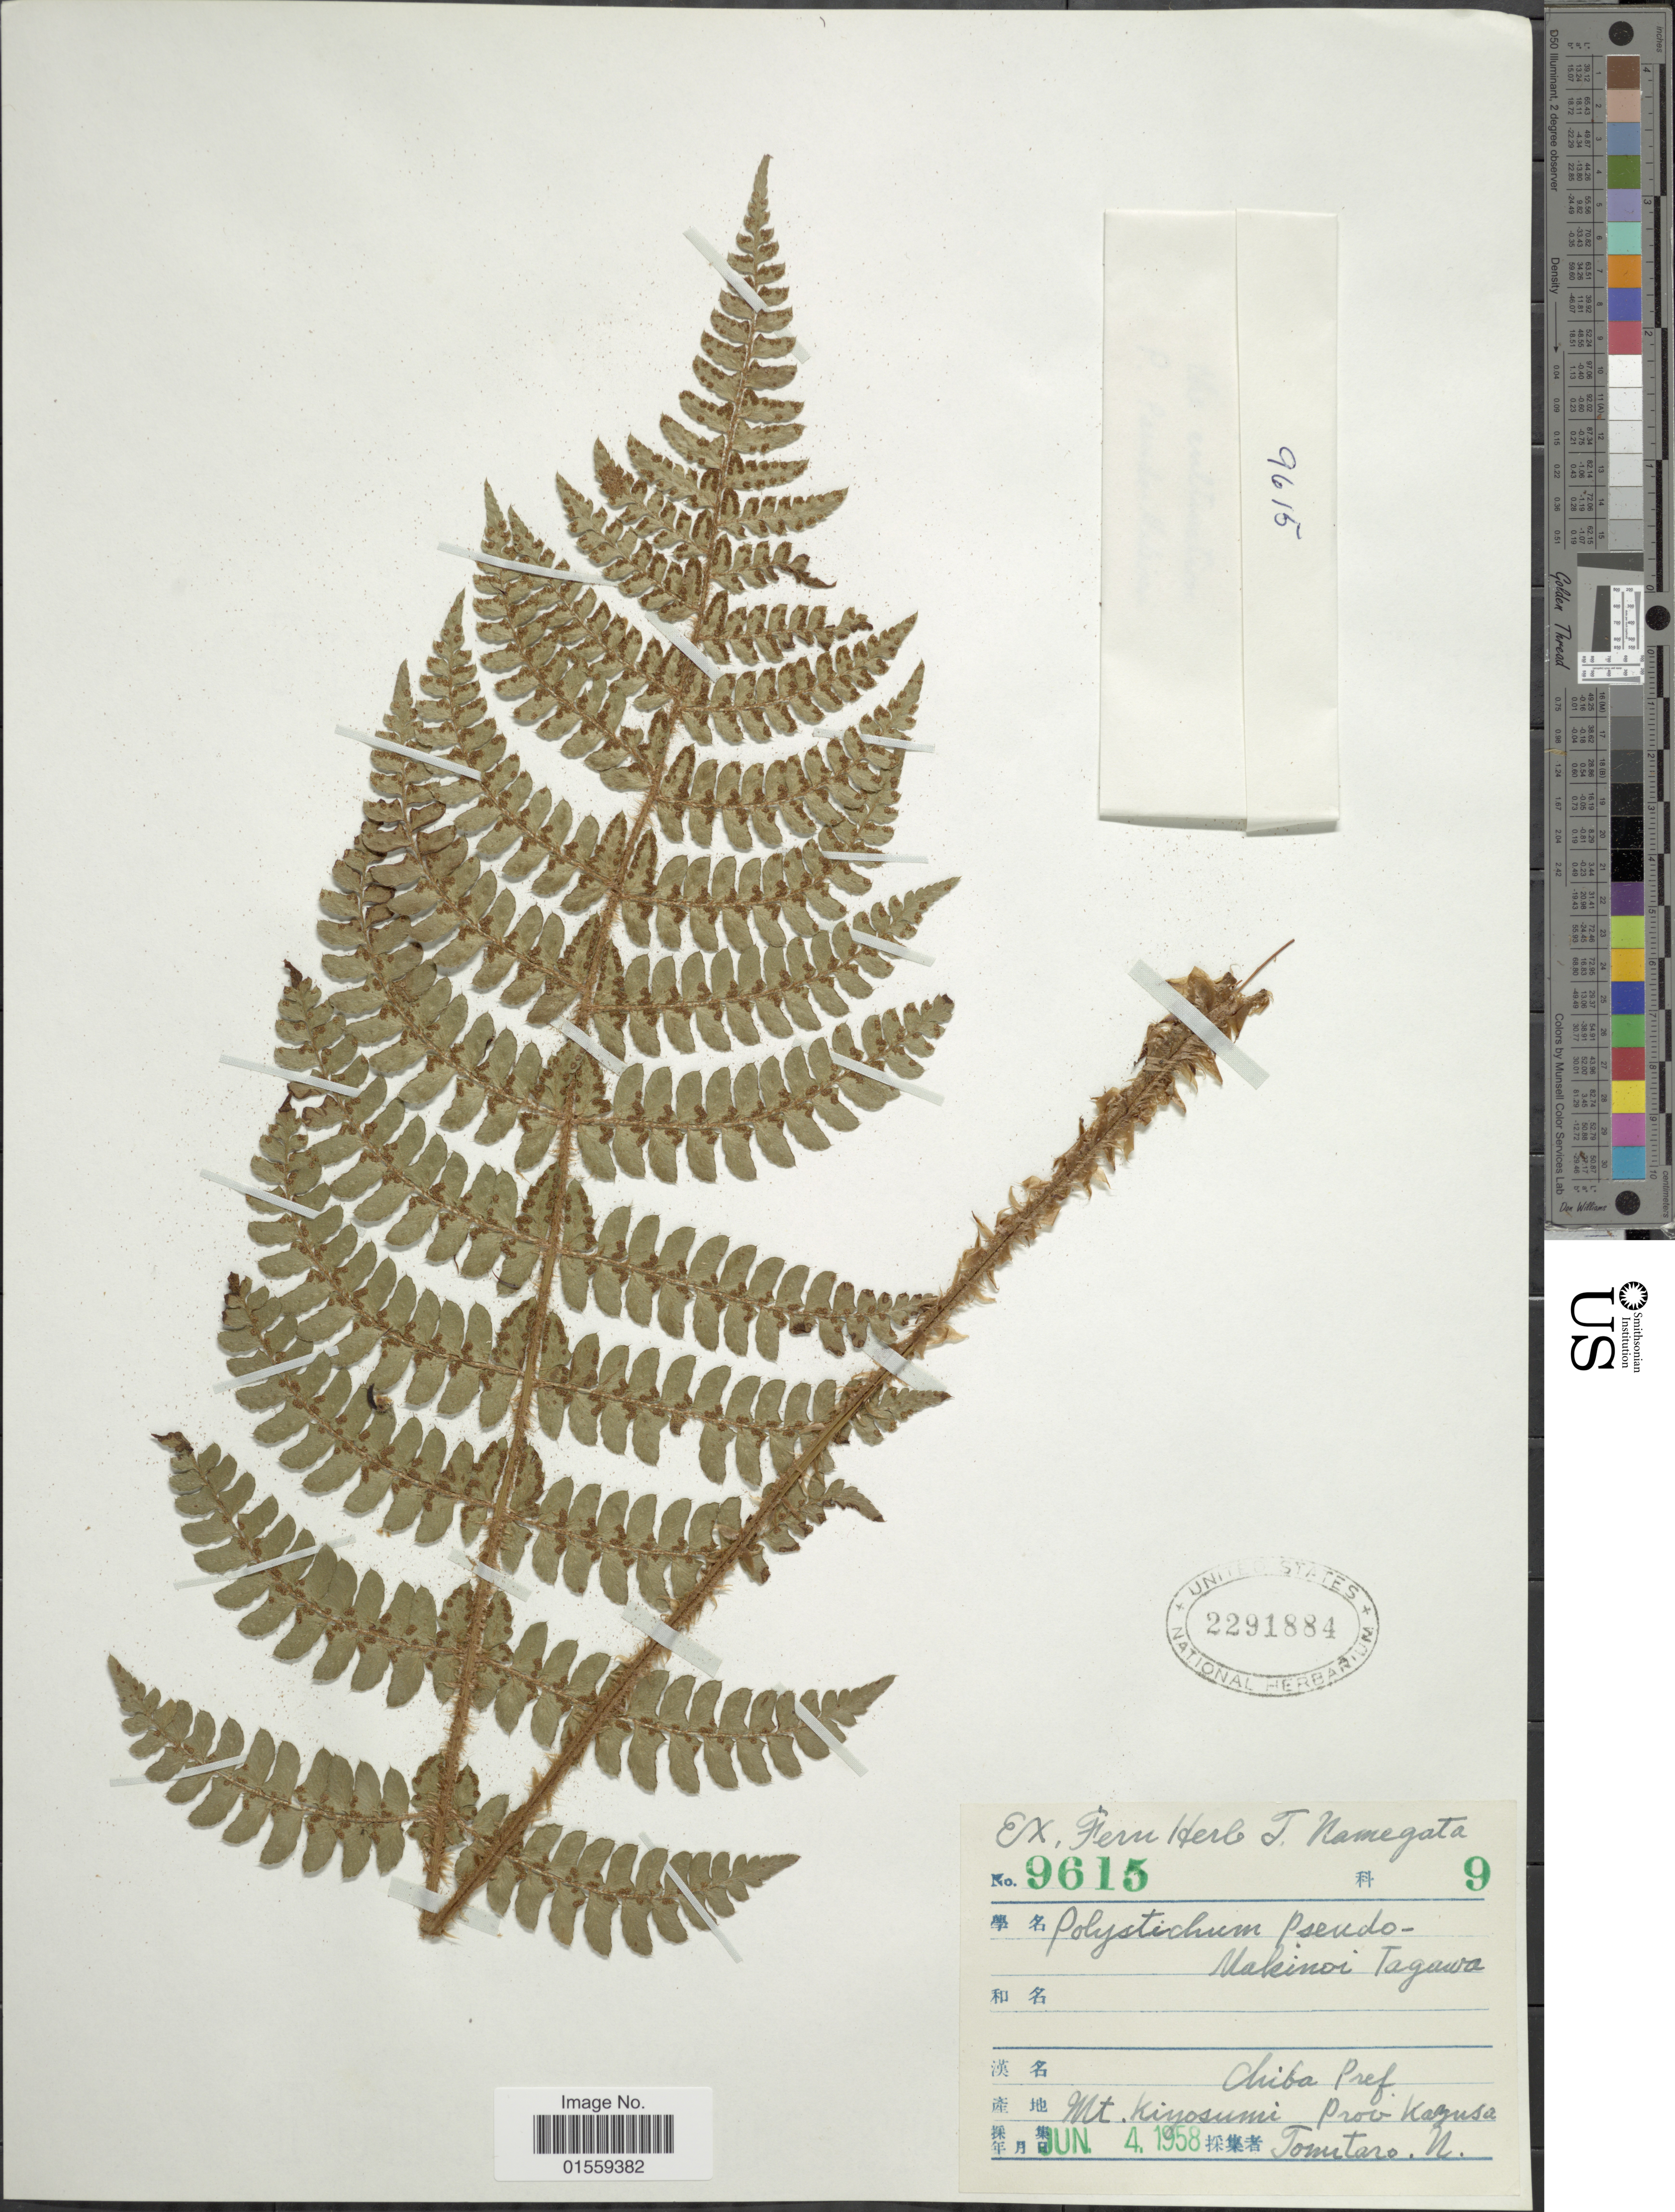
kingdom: Plantae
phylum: Tracheophyta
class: Polypodiopsida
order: Polypodiales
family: Dryopteridaceae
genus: Polystichum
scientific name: Polystichum pseudomakinoi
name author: Tagawa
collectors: Tomitaro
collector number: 9615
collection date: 1958-06-04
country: Japan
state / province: Tiba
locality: Chiba Pref., Mt. Kinosumi, Prov. Kazusa.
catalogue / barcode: US 2291884